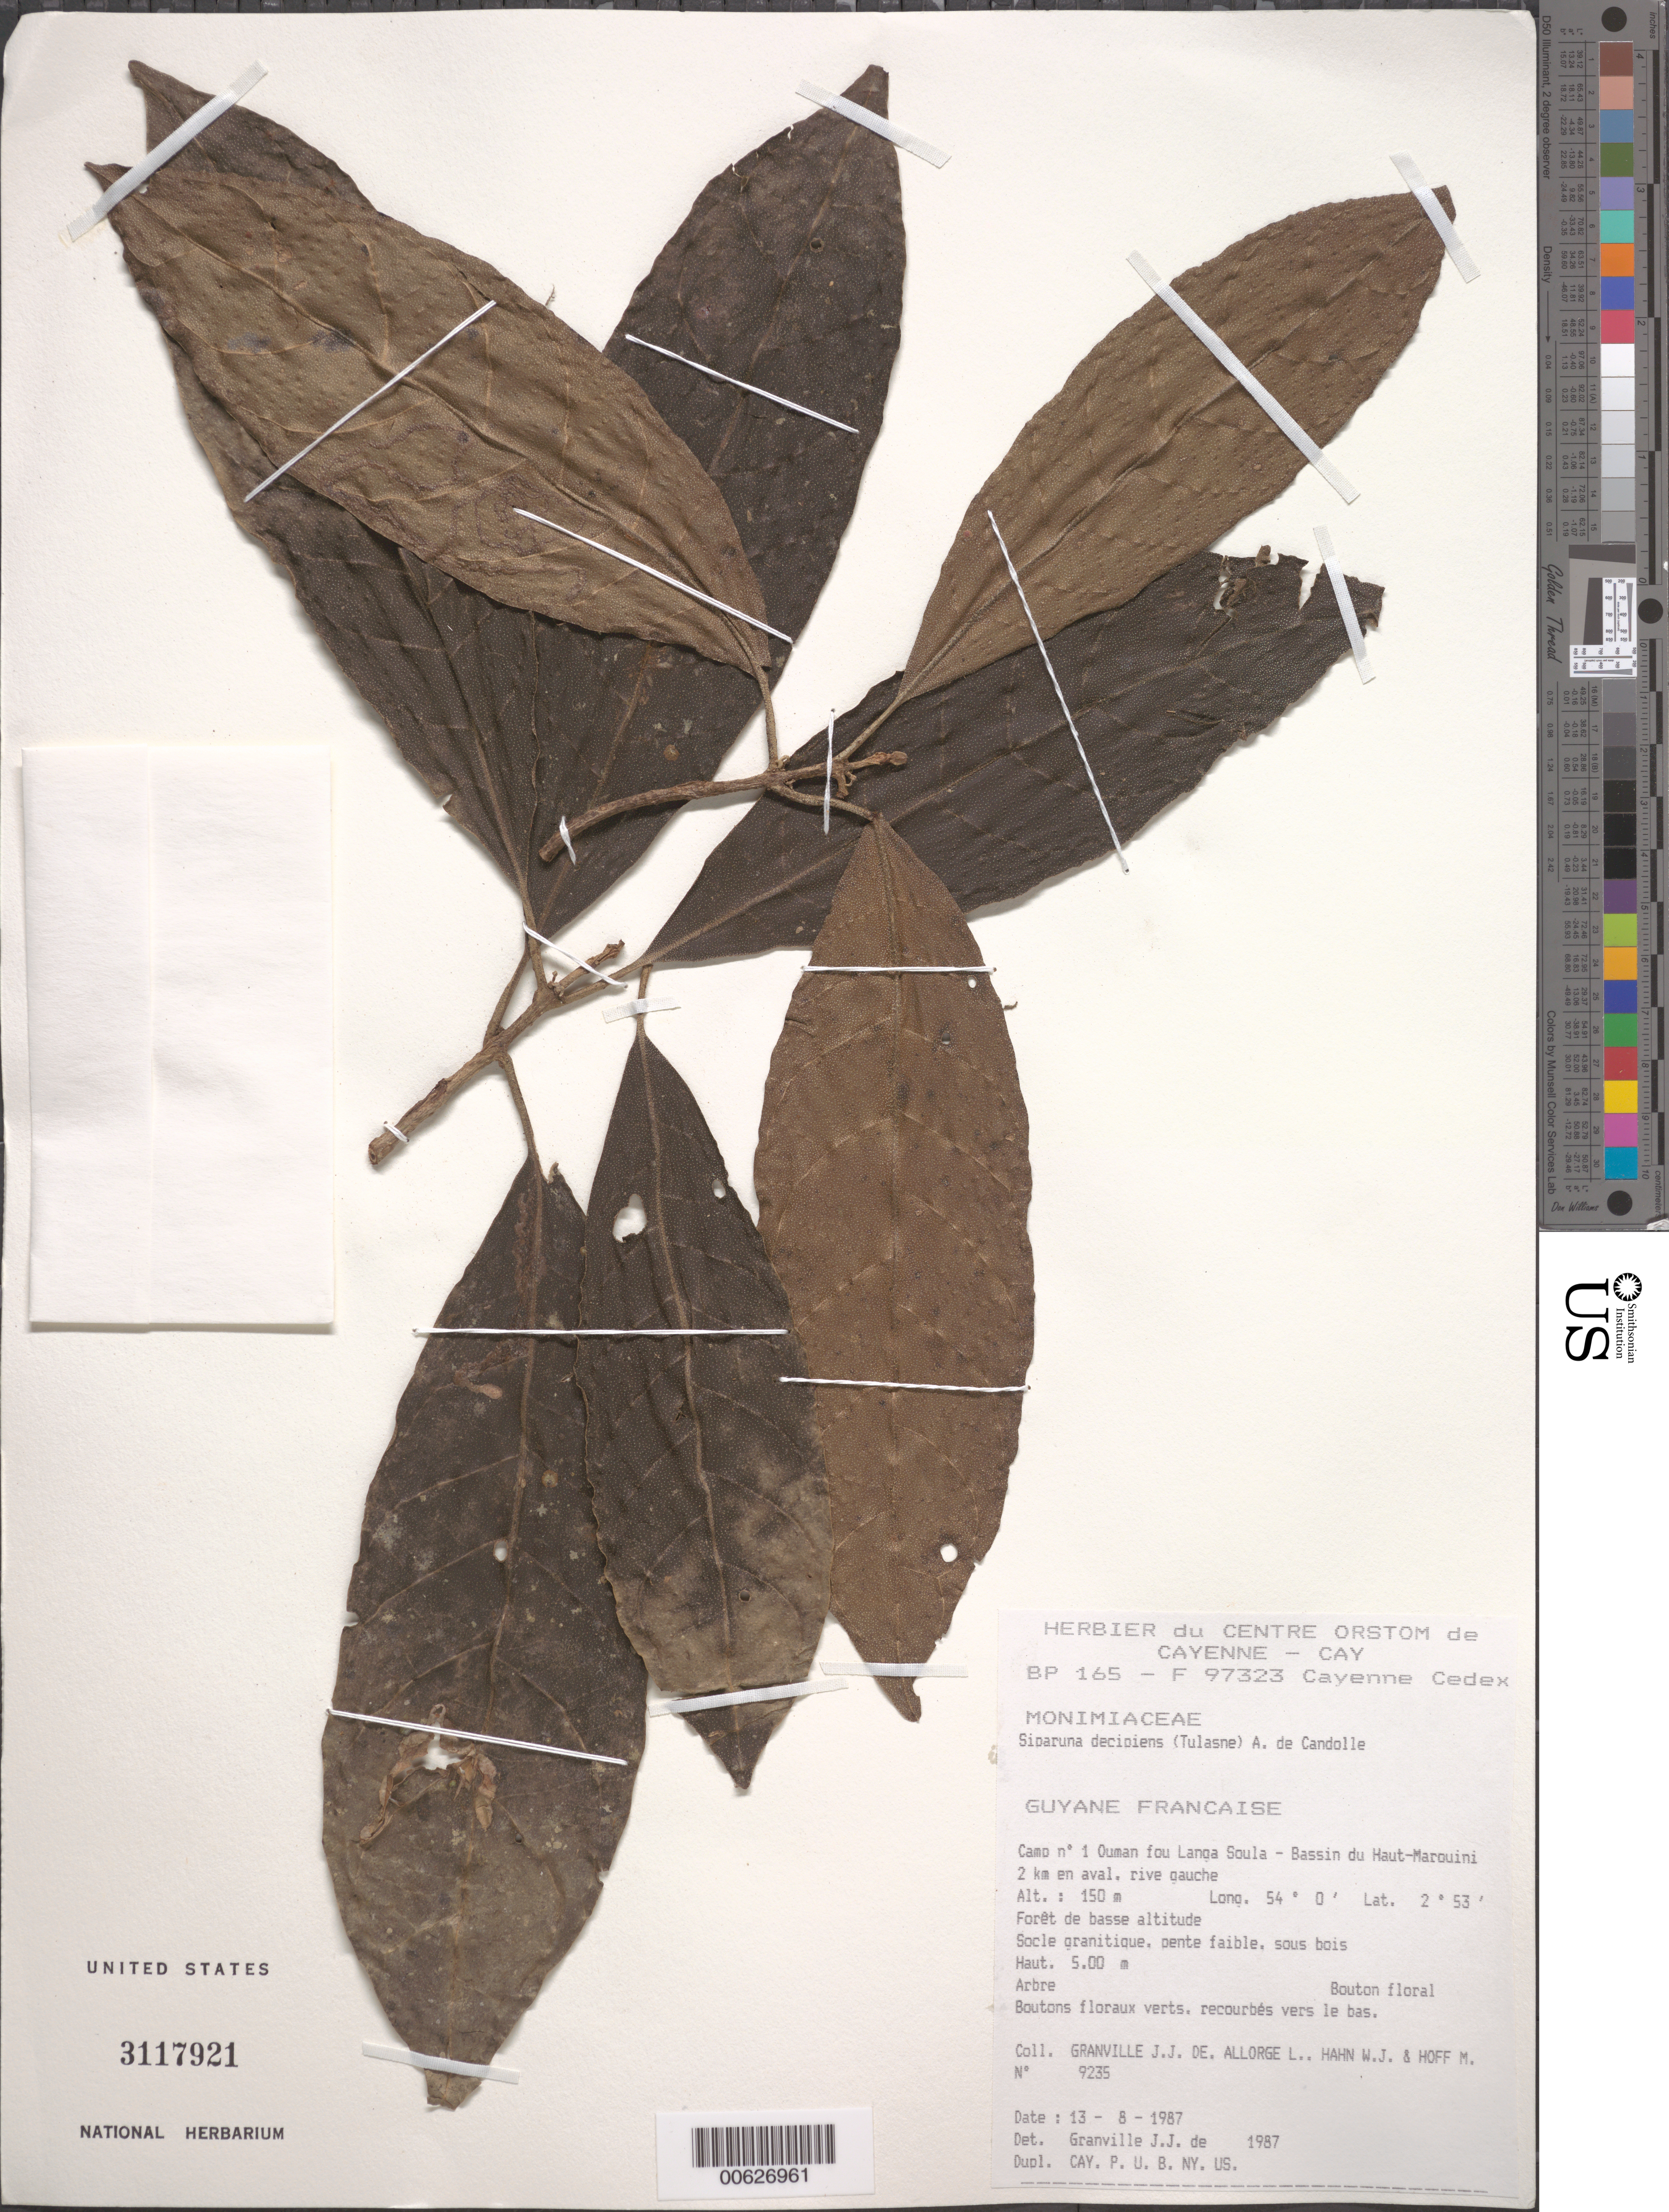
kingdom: Plantae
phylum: Tracheophyta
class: Magnoliopsida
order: Laurales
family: Siparunaceae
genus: Siparuna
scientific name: Siparuna decipiens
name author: (Tul.) A. DC.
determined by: Granville, J. J. de, (CAY), Institut de Recherche pour le Developpement (IRD) (FRENCH GUIANA)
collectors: J.-J. de Granville, L. Allorge, W. J. Hahn & M. Hoff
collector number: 9235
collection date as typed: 13-Aug-87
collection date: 1987-08-13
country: French Guiana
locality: Camp #1, Ouman fou Langa Soula, Bassin du Haut-Marouini. 2 km en aval. Rive gauche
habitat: Forêt de basse altitude. Socle granitique, pente faible, sous bois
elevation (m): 150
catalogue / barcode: US 3117921